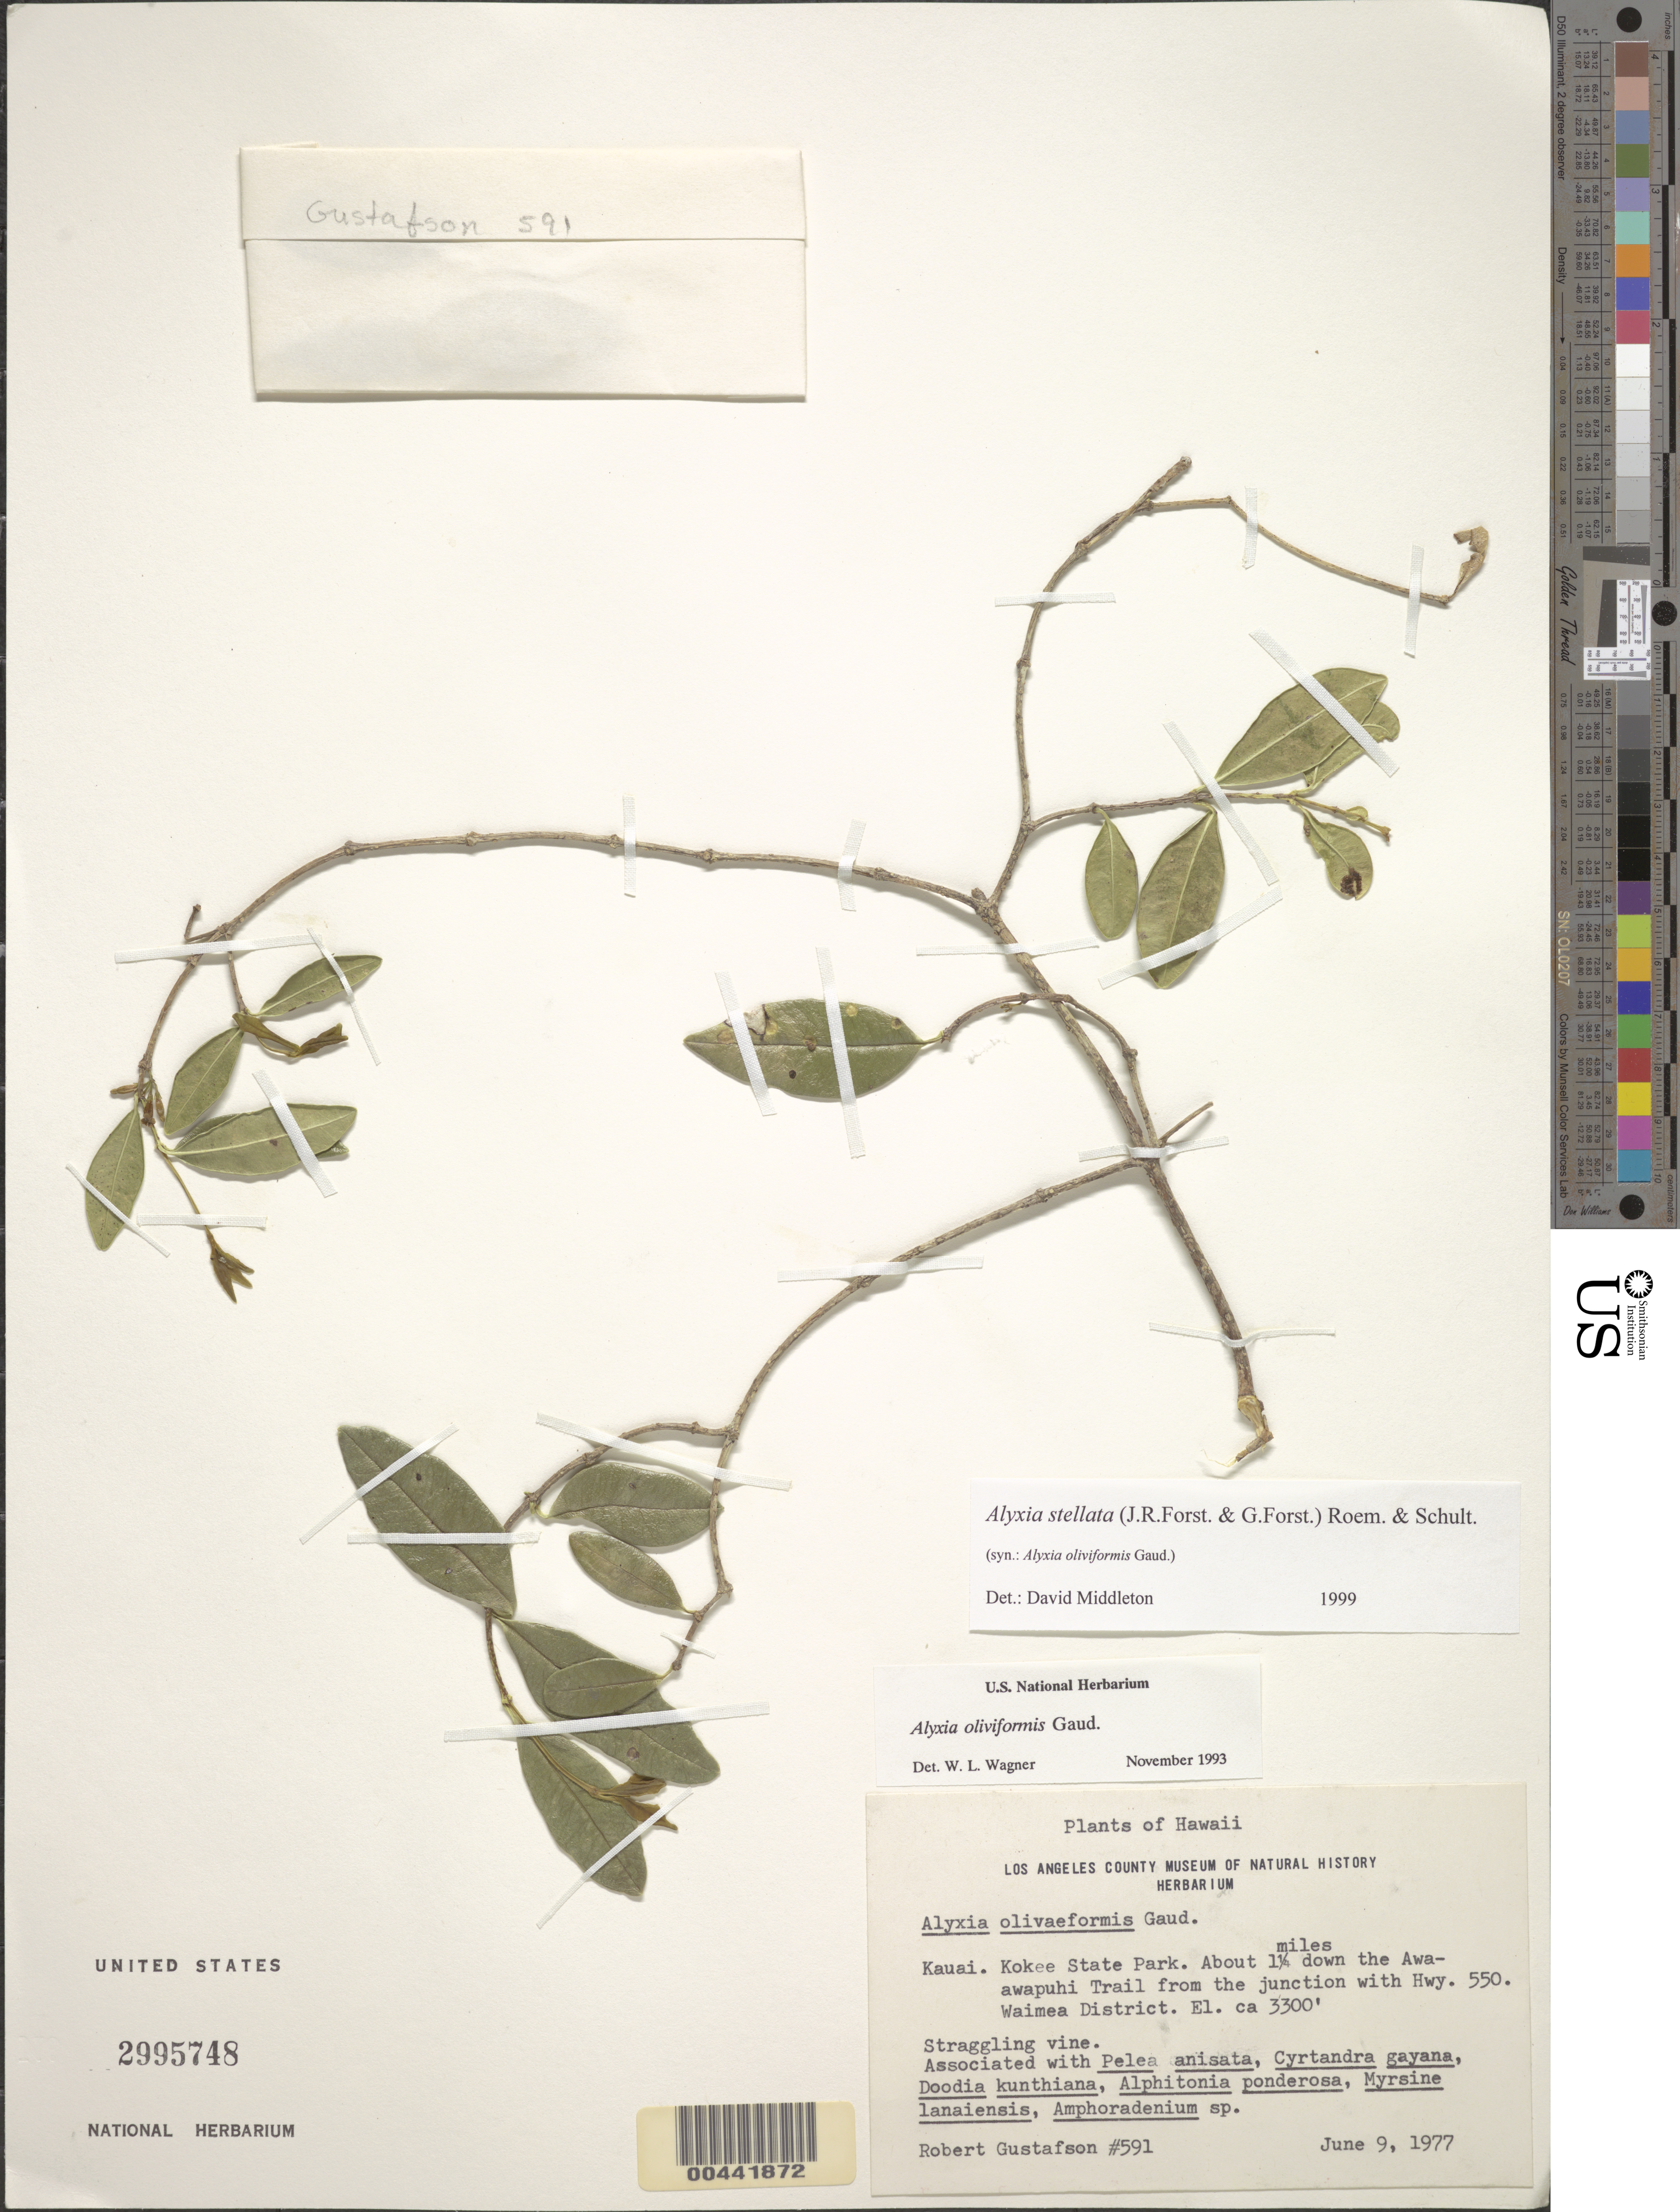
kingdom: Plantae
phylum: Tracheophyta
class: Magnoliopsida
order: Gentianales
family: Apocynaceae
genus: Alyxia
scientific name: Alyxia stellata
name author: (J.R. Forst. & G. Forst.) Roem. & Schult.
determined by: Middleton, D. J.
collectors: R. Gustafson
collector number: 591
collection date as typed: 9 Jun 1977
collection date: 1977-06-09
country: United States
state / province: Hawaii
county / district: Kauai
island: Kaua'i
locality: Kokee State Park, aobout 1.25 mi down the Awaawapuhi Trail from the junction with Hwy. 550, Waimea Dist.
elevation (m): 1006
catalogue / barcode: US 2995748